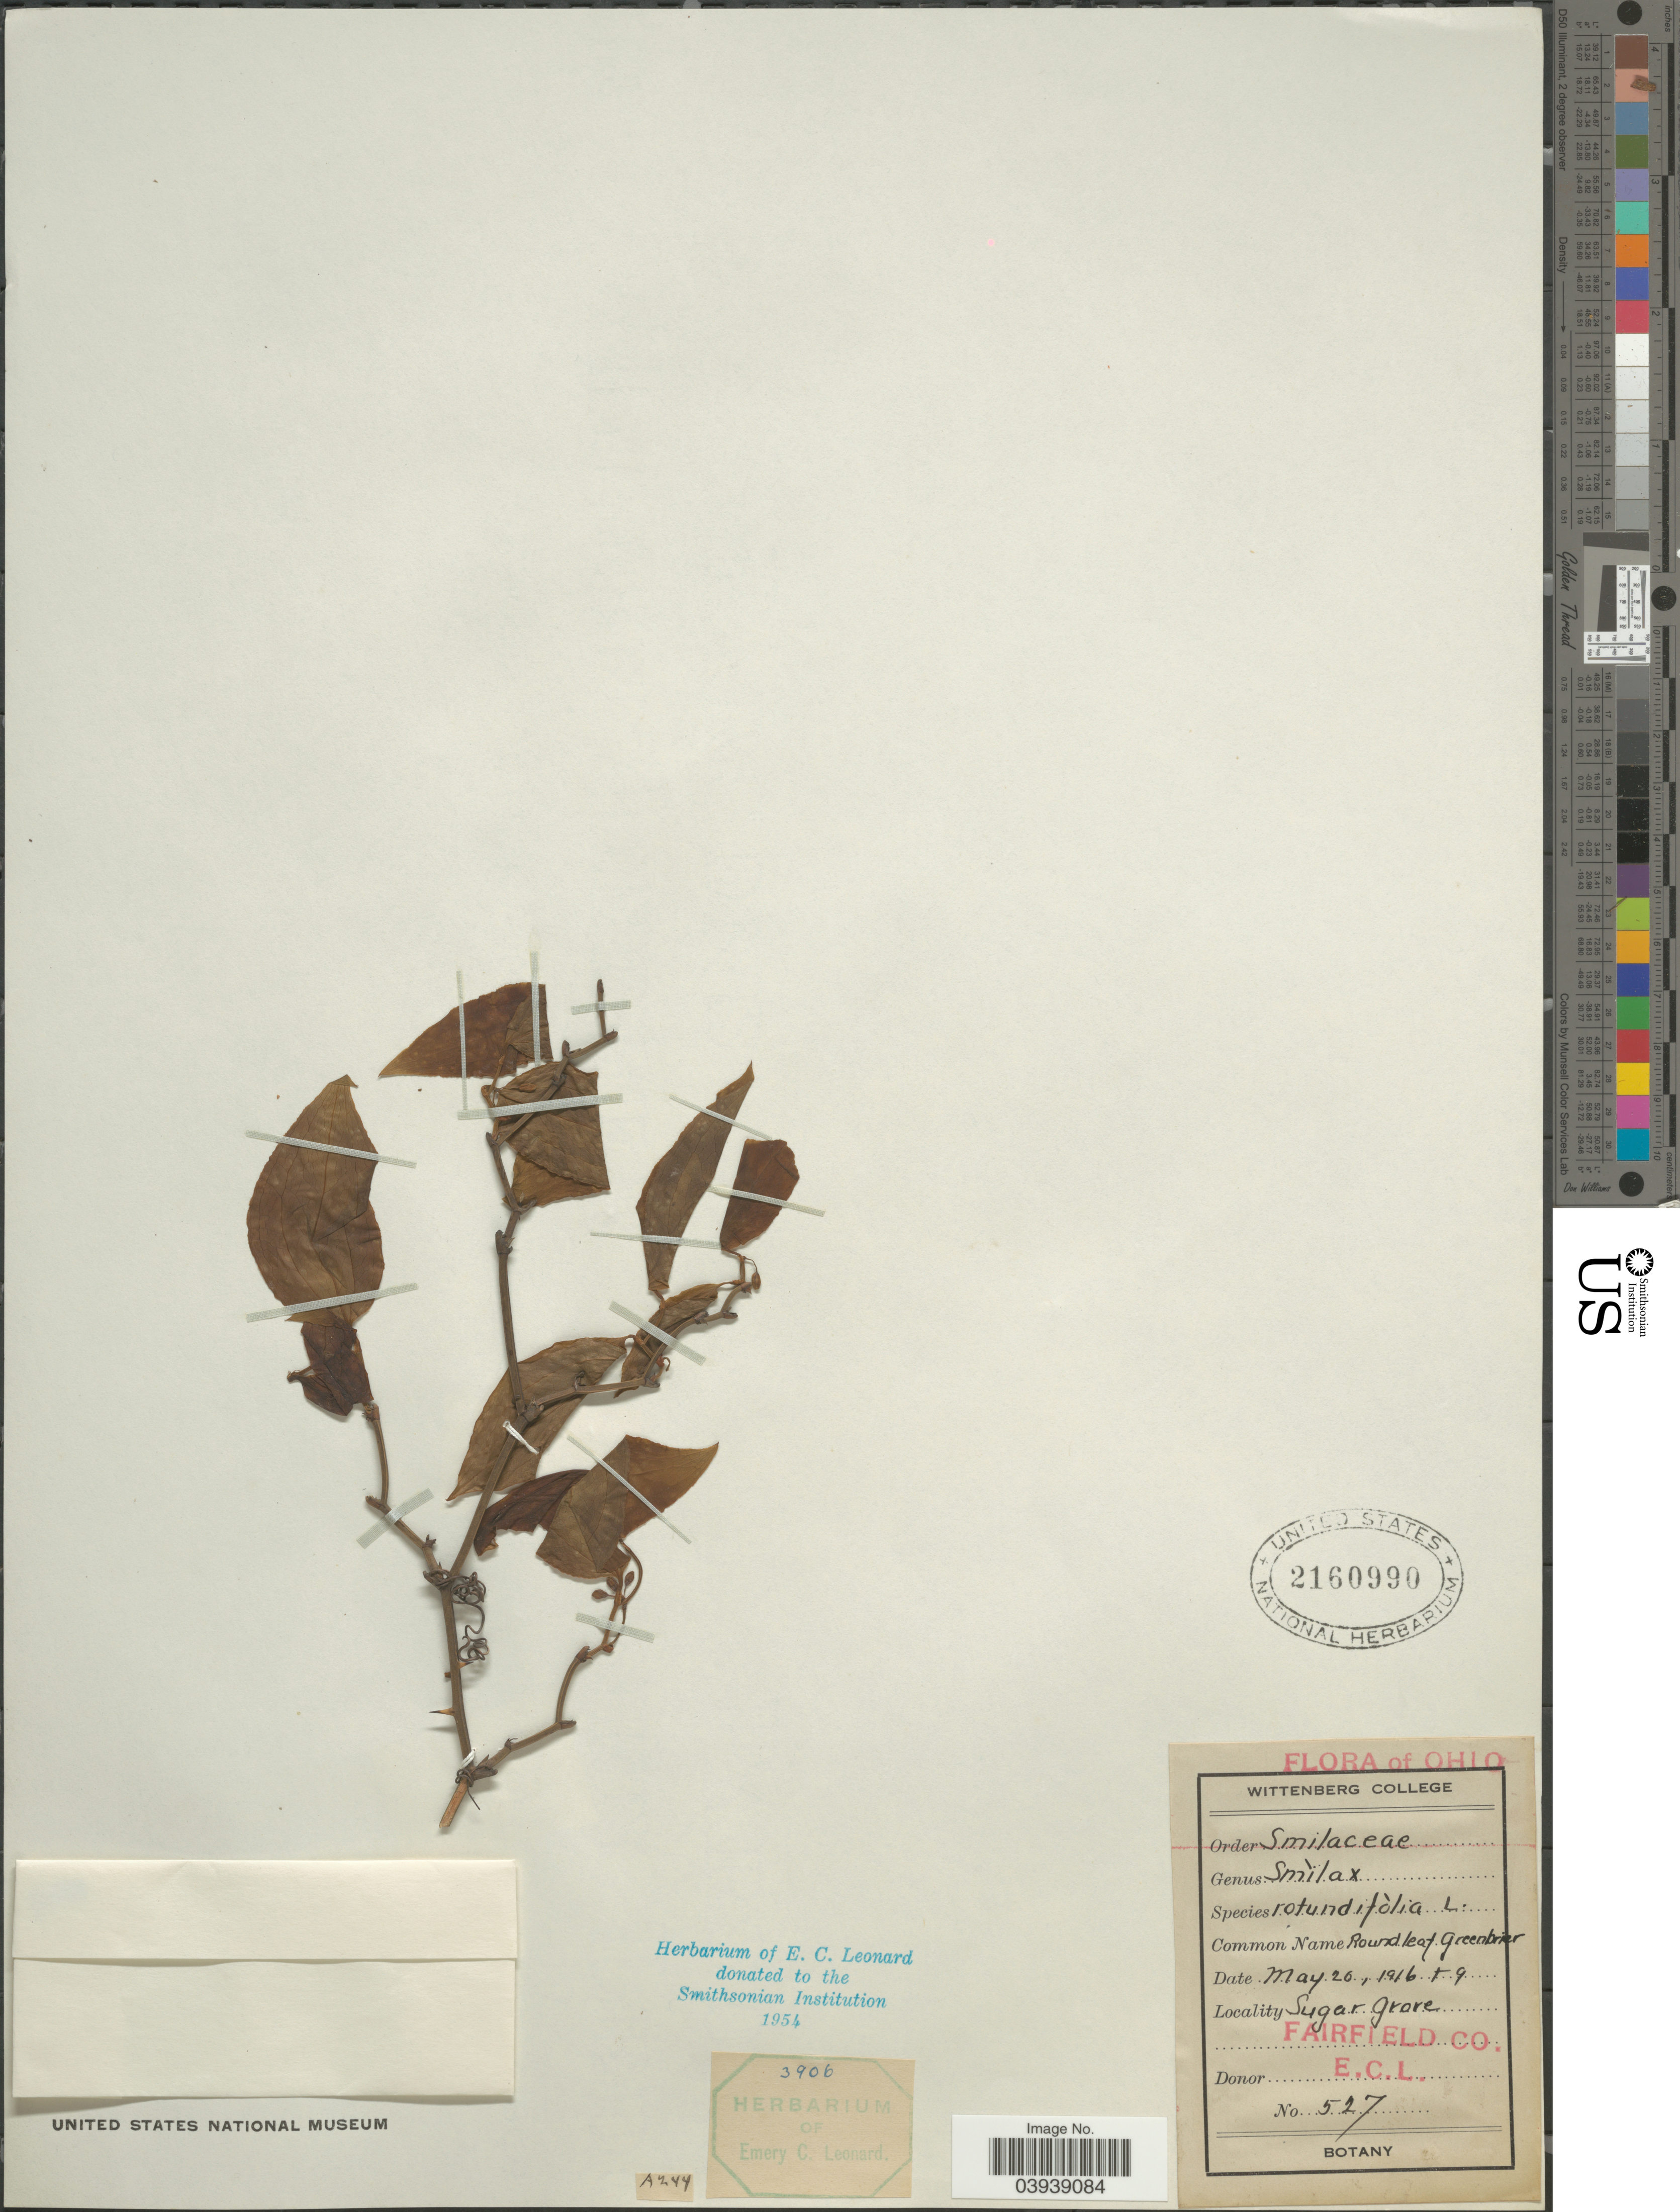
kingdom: Plantae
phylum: Tracheophyta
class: Liliopsida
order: Liliales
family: Smilacaceae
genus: Smilax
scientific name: Smilax rotundifolia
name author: L.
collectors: E. C. Leonard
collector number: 527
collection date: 1916-05-26/1919-05-26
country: United States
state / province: Ohio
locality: Sugar Grove. Fairfield Co.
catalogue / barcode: US 2160990